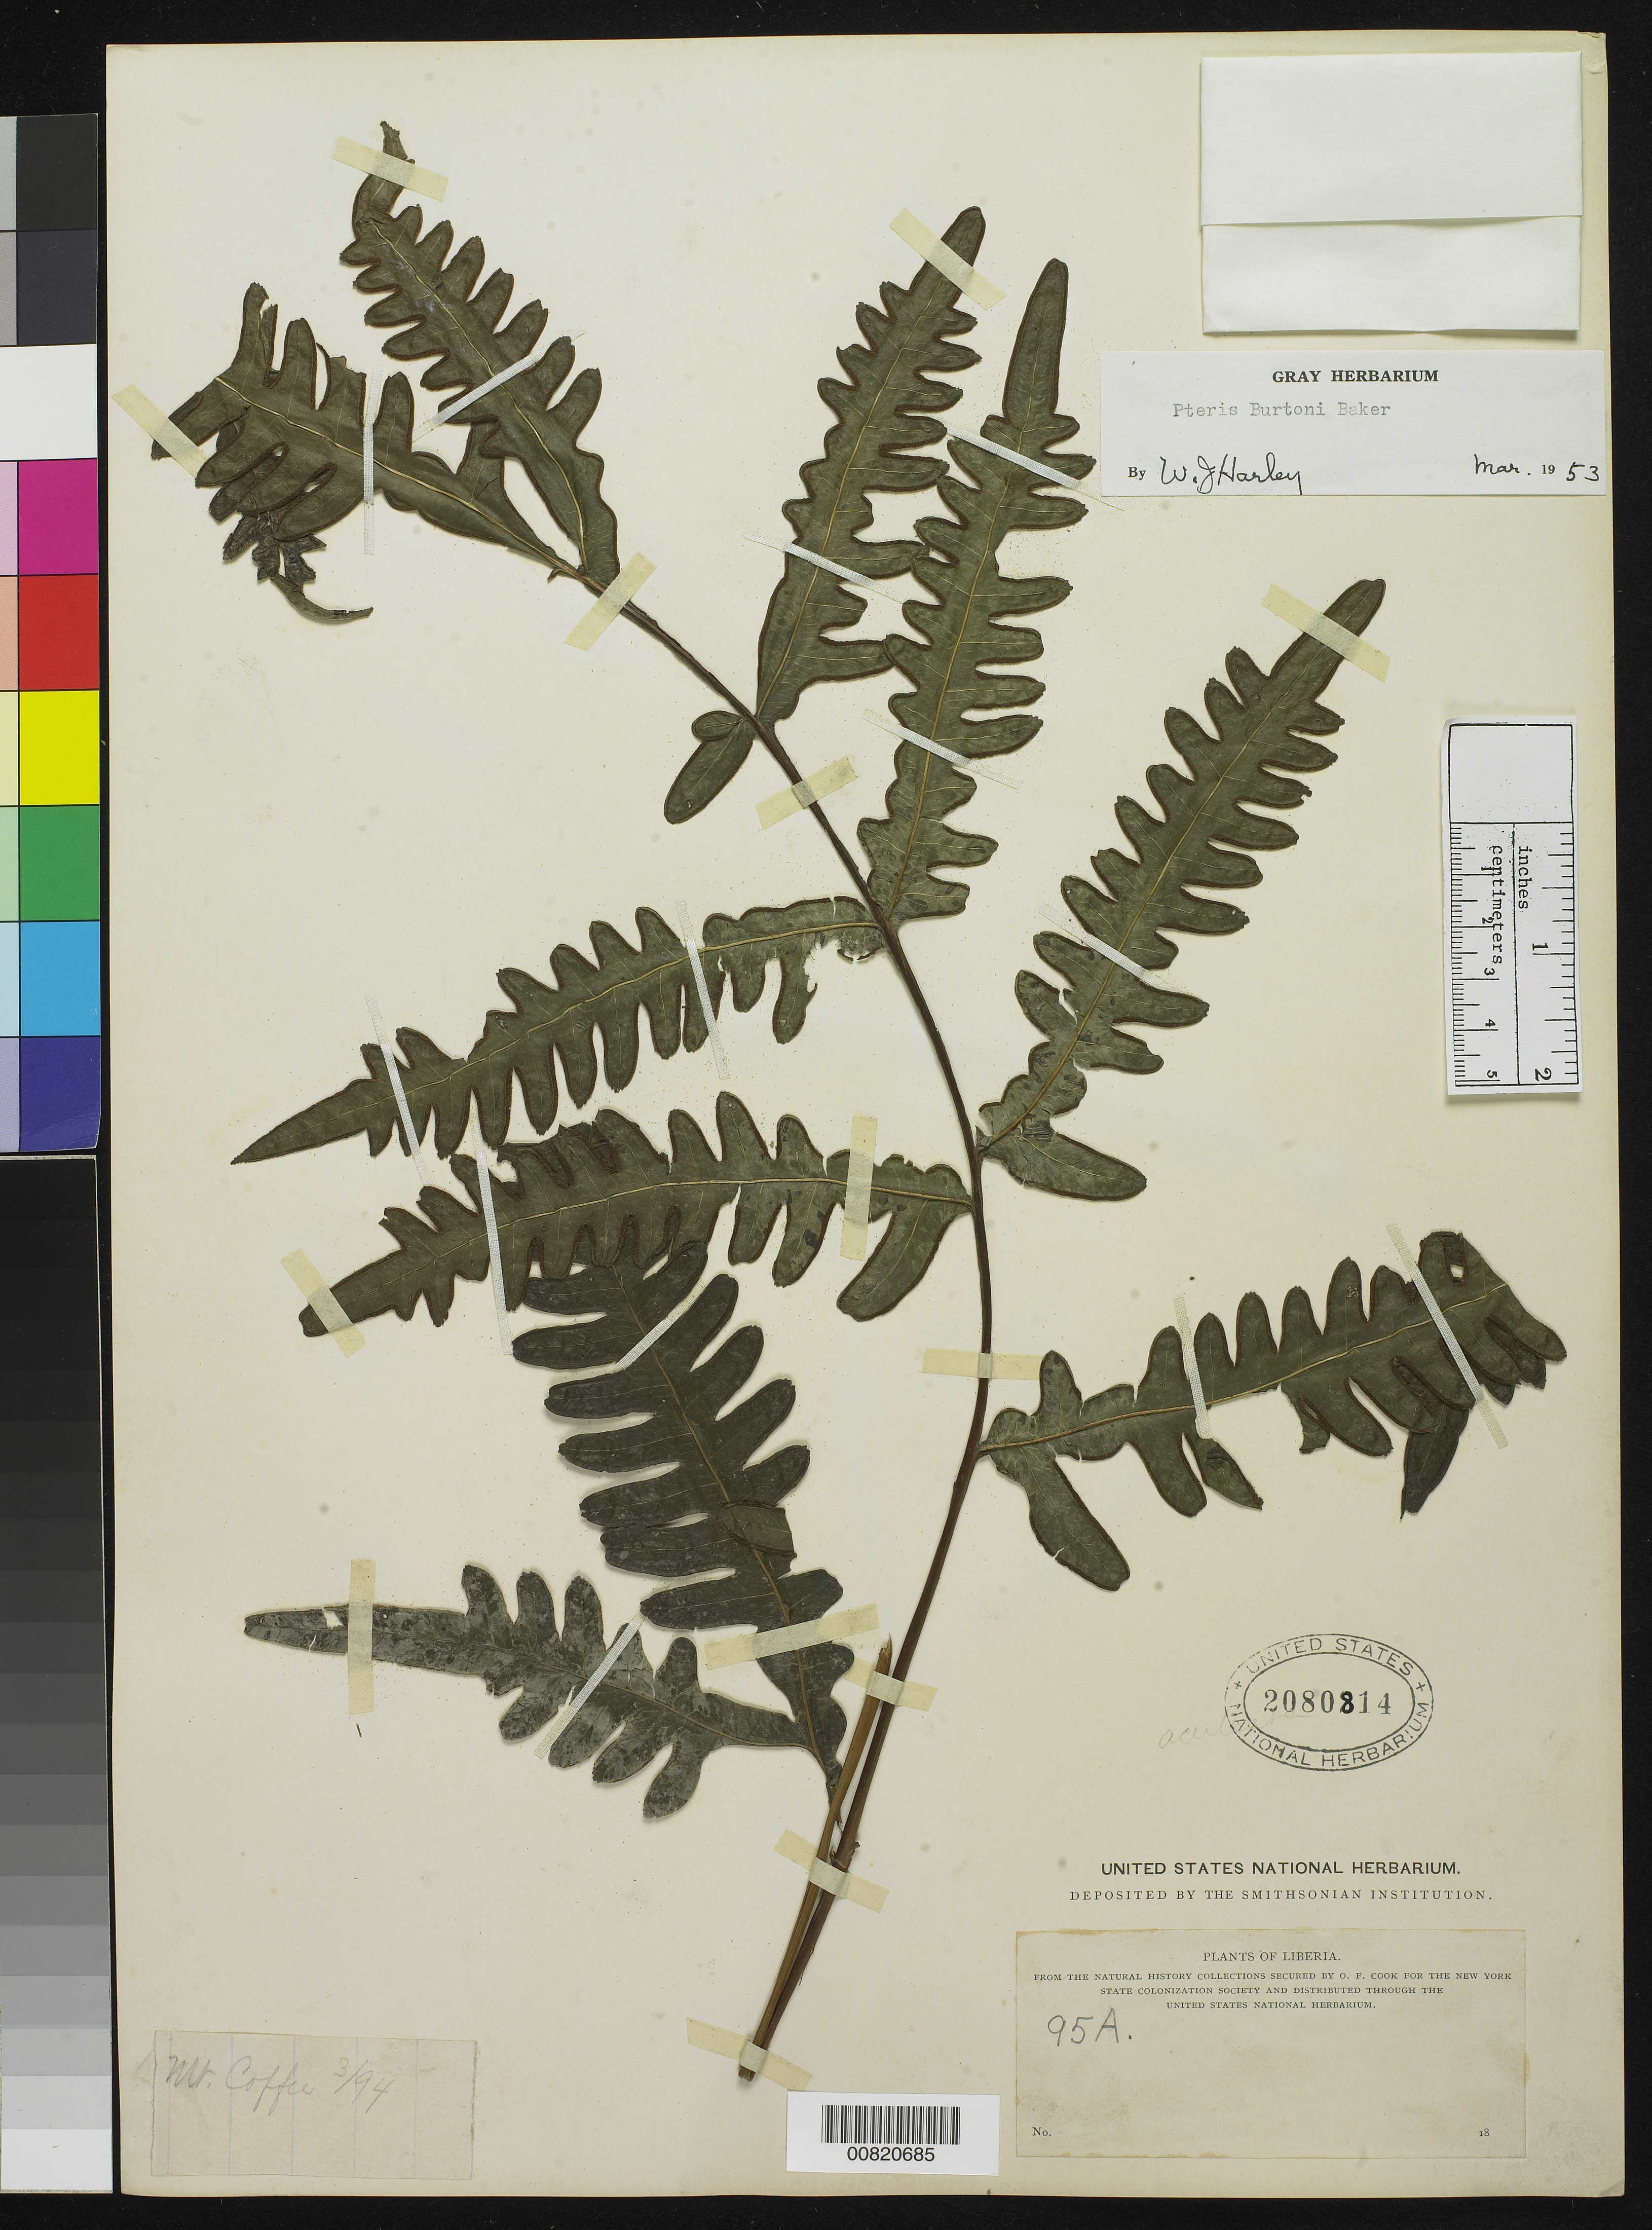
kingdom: Plantae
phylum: Tracheophyta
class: Polypodiopsida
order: Polypodiales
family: Pteridaceae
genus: Pteris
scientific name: Pteris burtonii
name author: Baker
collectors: O. F. Cook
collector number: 95A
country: Liberia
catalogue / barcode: US 2080814